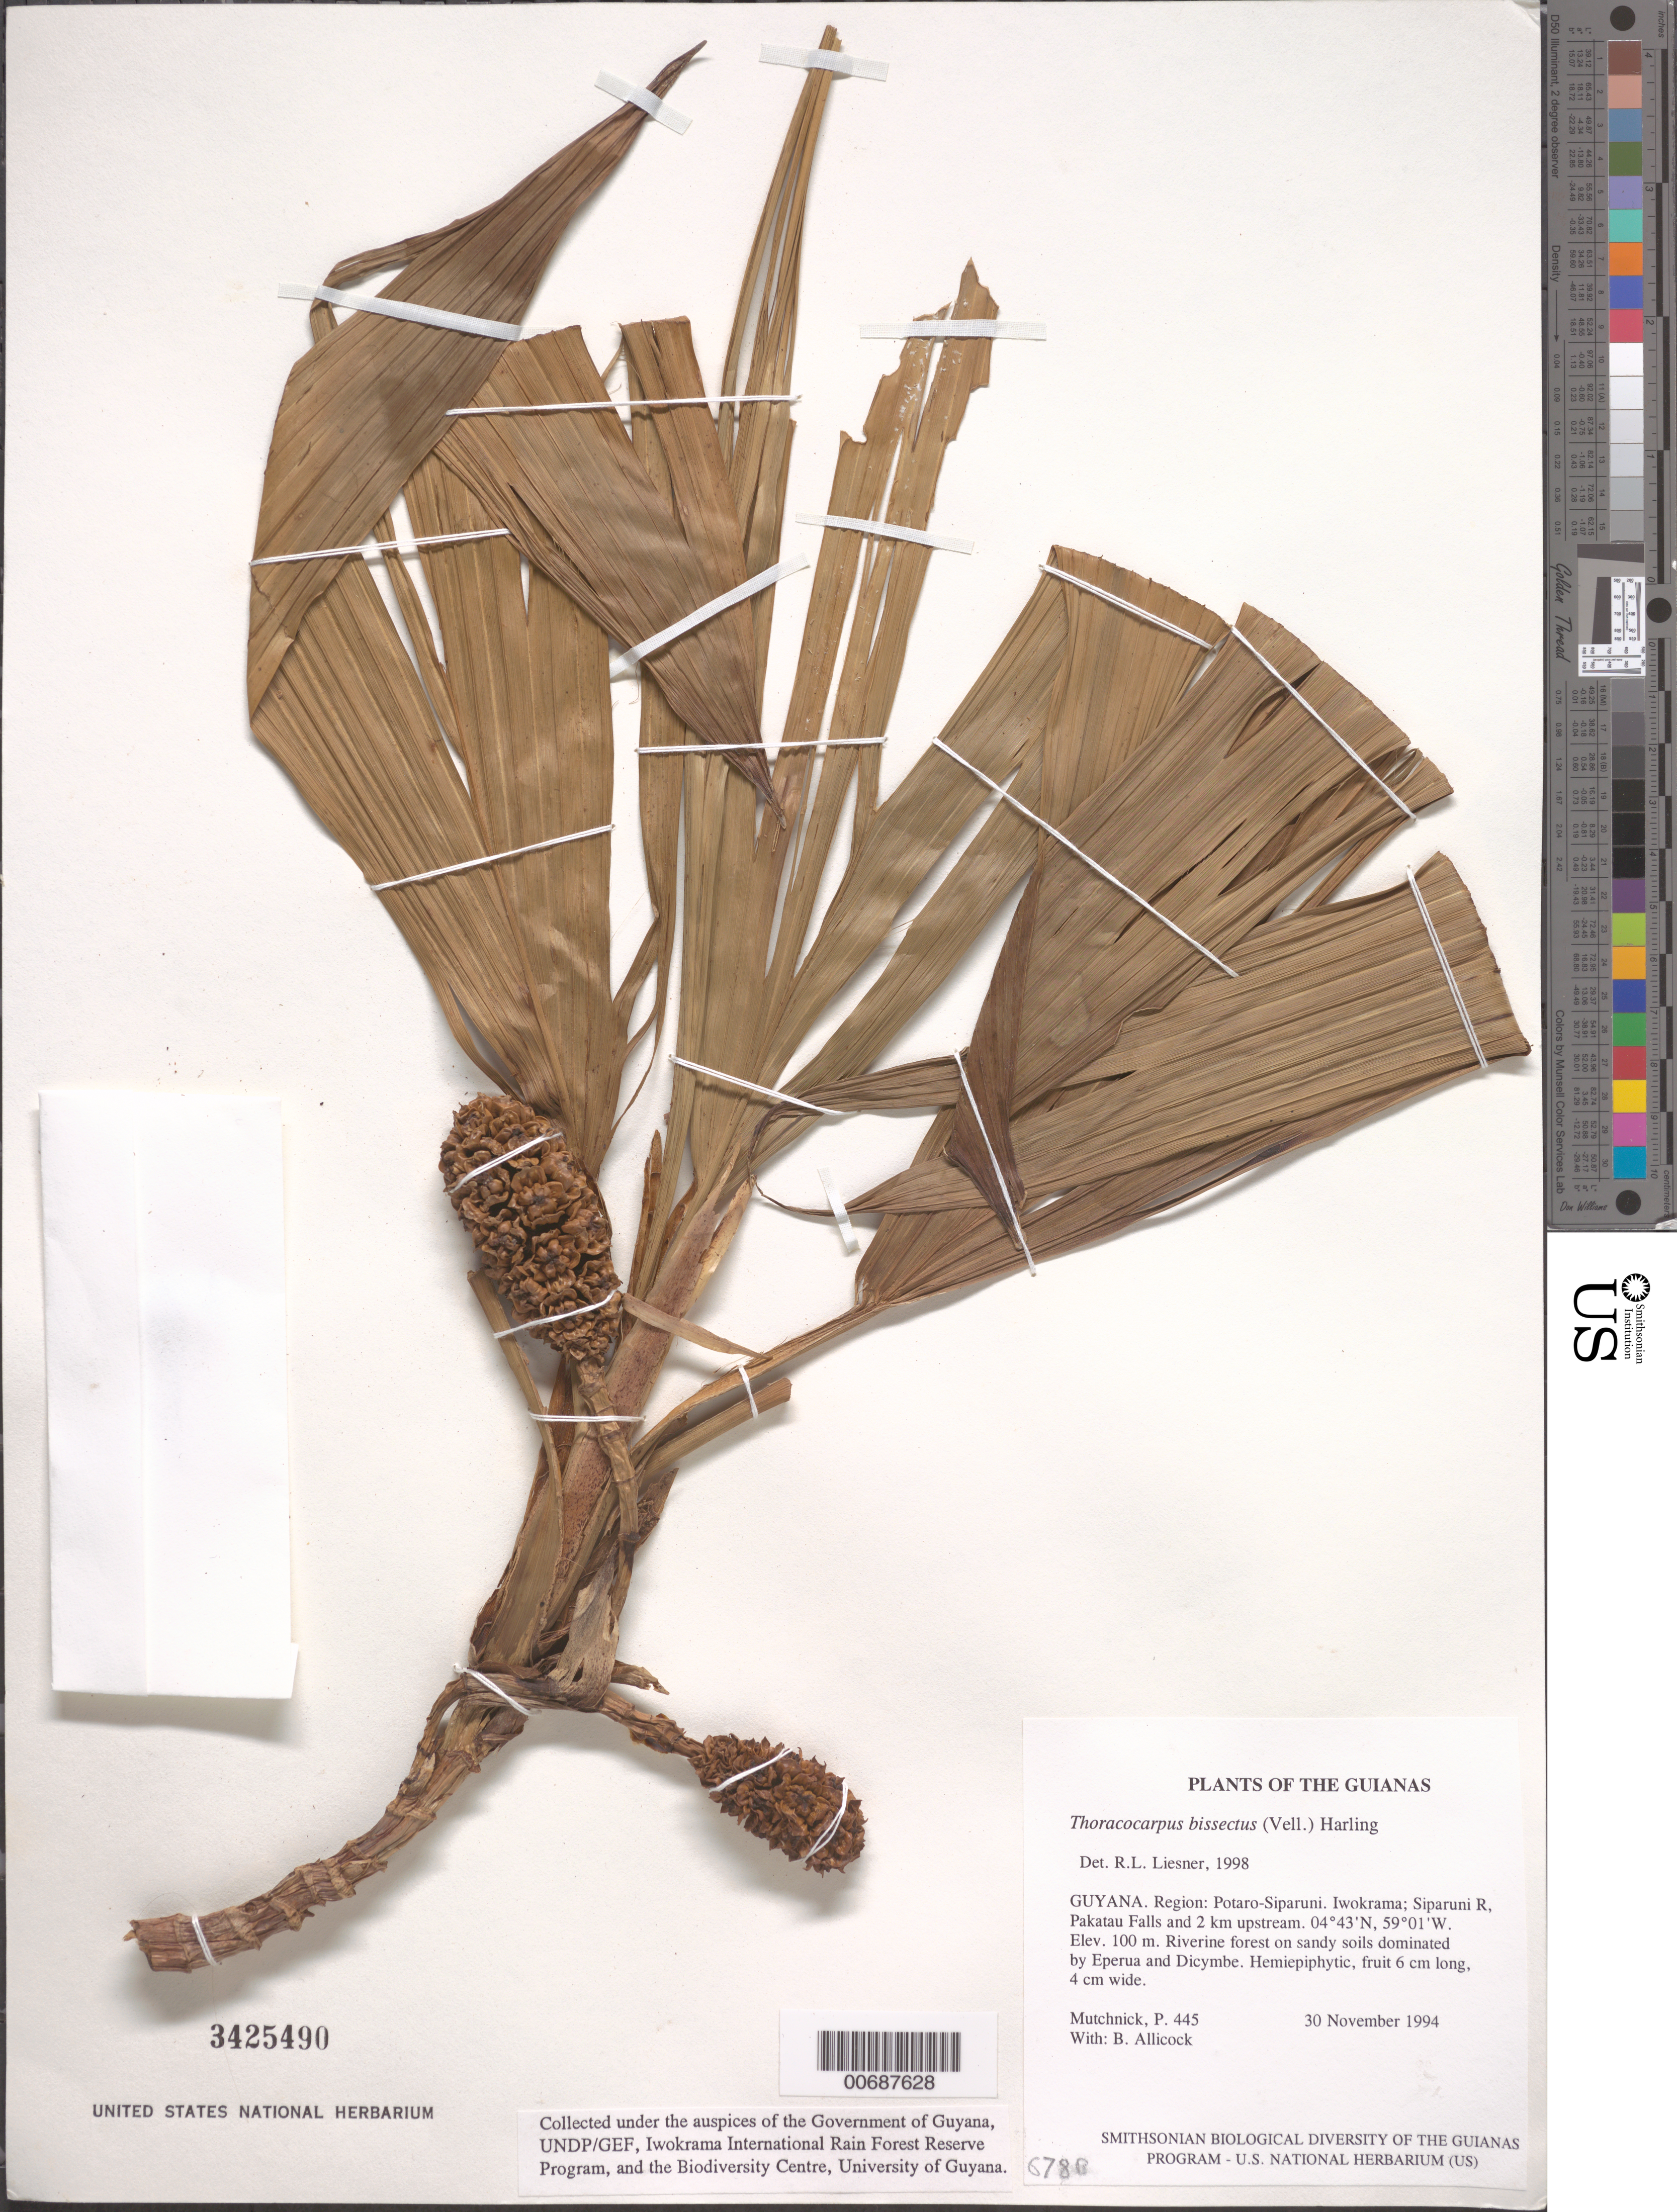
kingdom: Plantae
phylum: Tracheophyta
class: Liliopsida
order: Pandanales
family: Cyclanthaceae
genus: Thoracocarpus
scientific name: Thoracocarpus bissectus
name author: (Vell.) Harling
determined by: Tripp, E. A.; Stern, S. R.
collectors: P. Mutchnick & B. Allicock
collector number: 445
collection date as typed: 30 November 1994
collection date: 1994-11-30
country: Guyana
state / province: Potaro-Siparuni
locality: Iwokrama; Siparuni R, Pakatau Falls and 2 km upstream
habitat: Riverine forest on sandy soils dominated by Eperua and Dicymbe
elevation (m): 100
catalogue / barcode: US 3425490